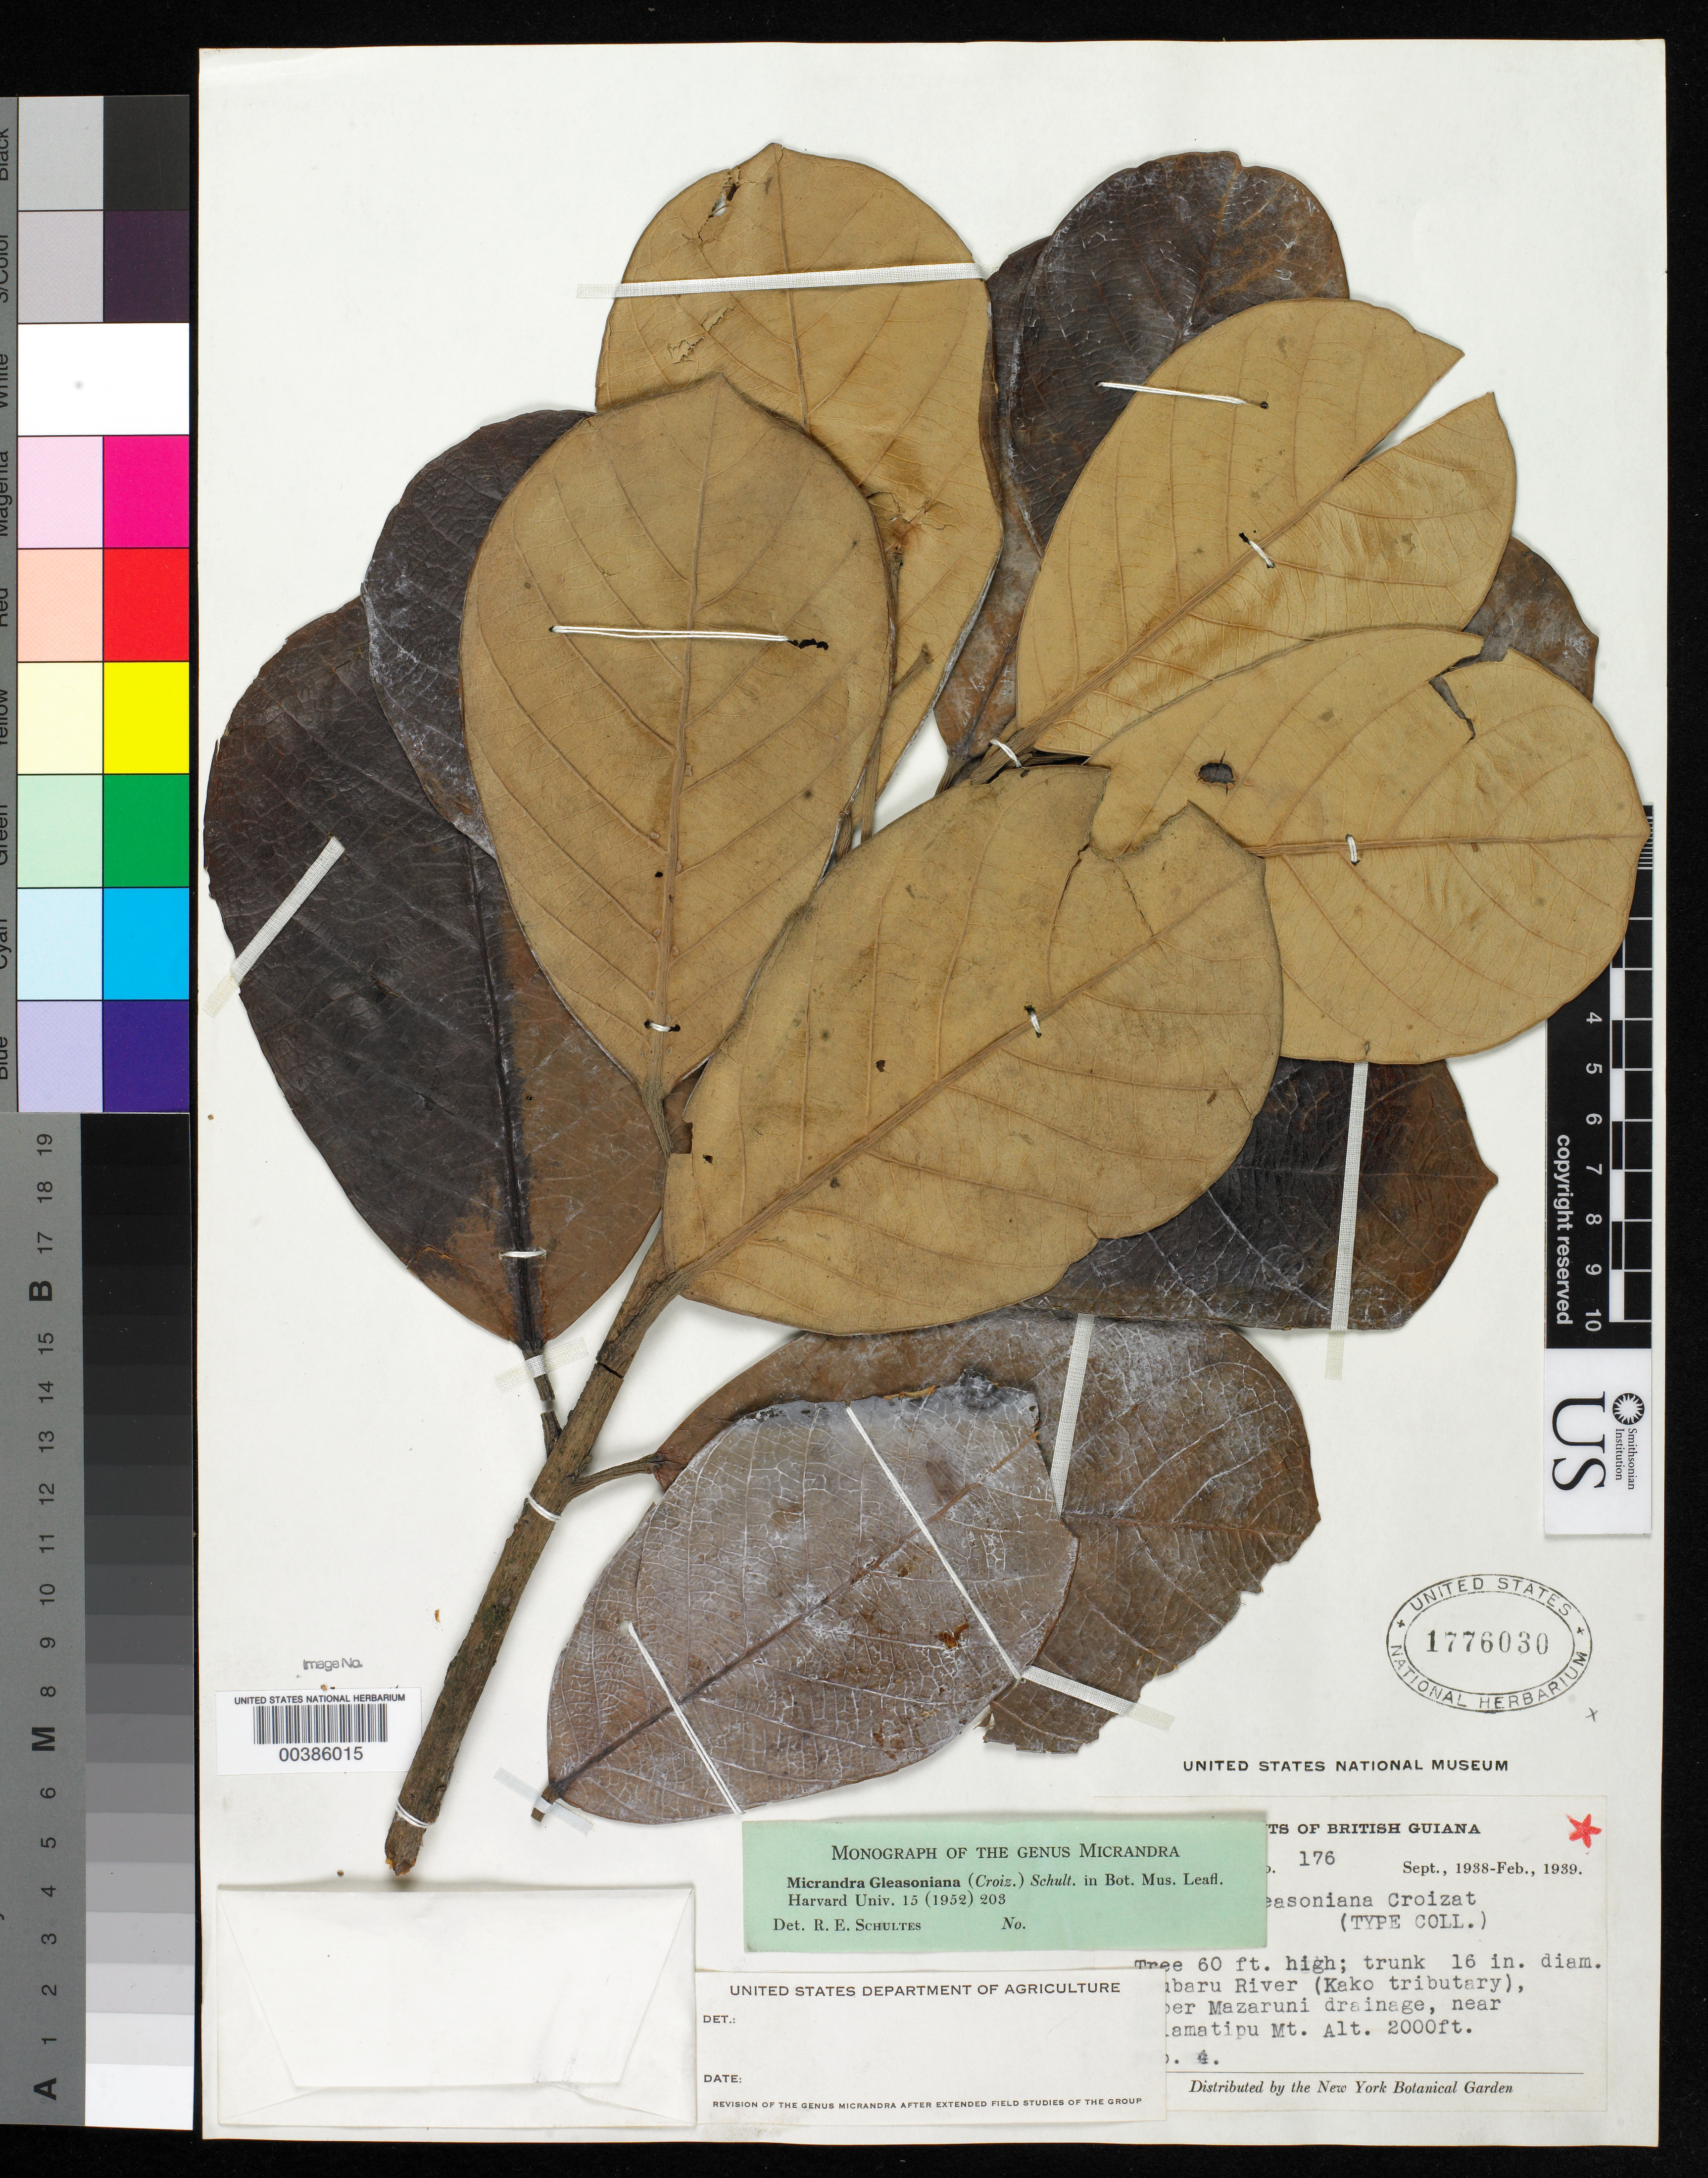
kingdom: Plantae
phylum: Tracheophyta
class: Magnoliopsida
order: Malpighiales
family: Euphorbiaceae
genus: Cunuria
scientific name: Cunuria gleasoniana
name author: Croizat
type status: Isotype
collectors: A. Pinkus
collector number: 176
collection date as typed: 04 Feb 1939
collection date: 1939-02-04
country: Guyana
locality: Arubaru River, Kato tributary, upper Mazaruni drainage, near Haiamatipu.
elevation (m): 610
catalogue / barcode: US 1776030